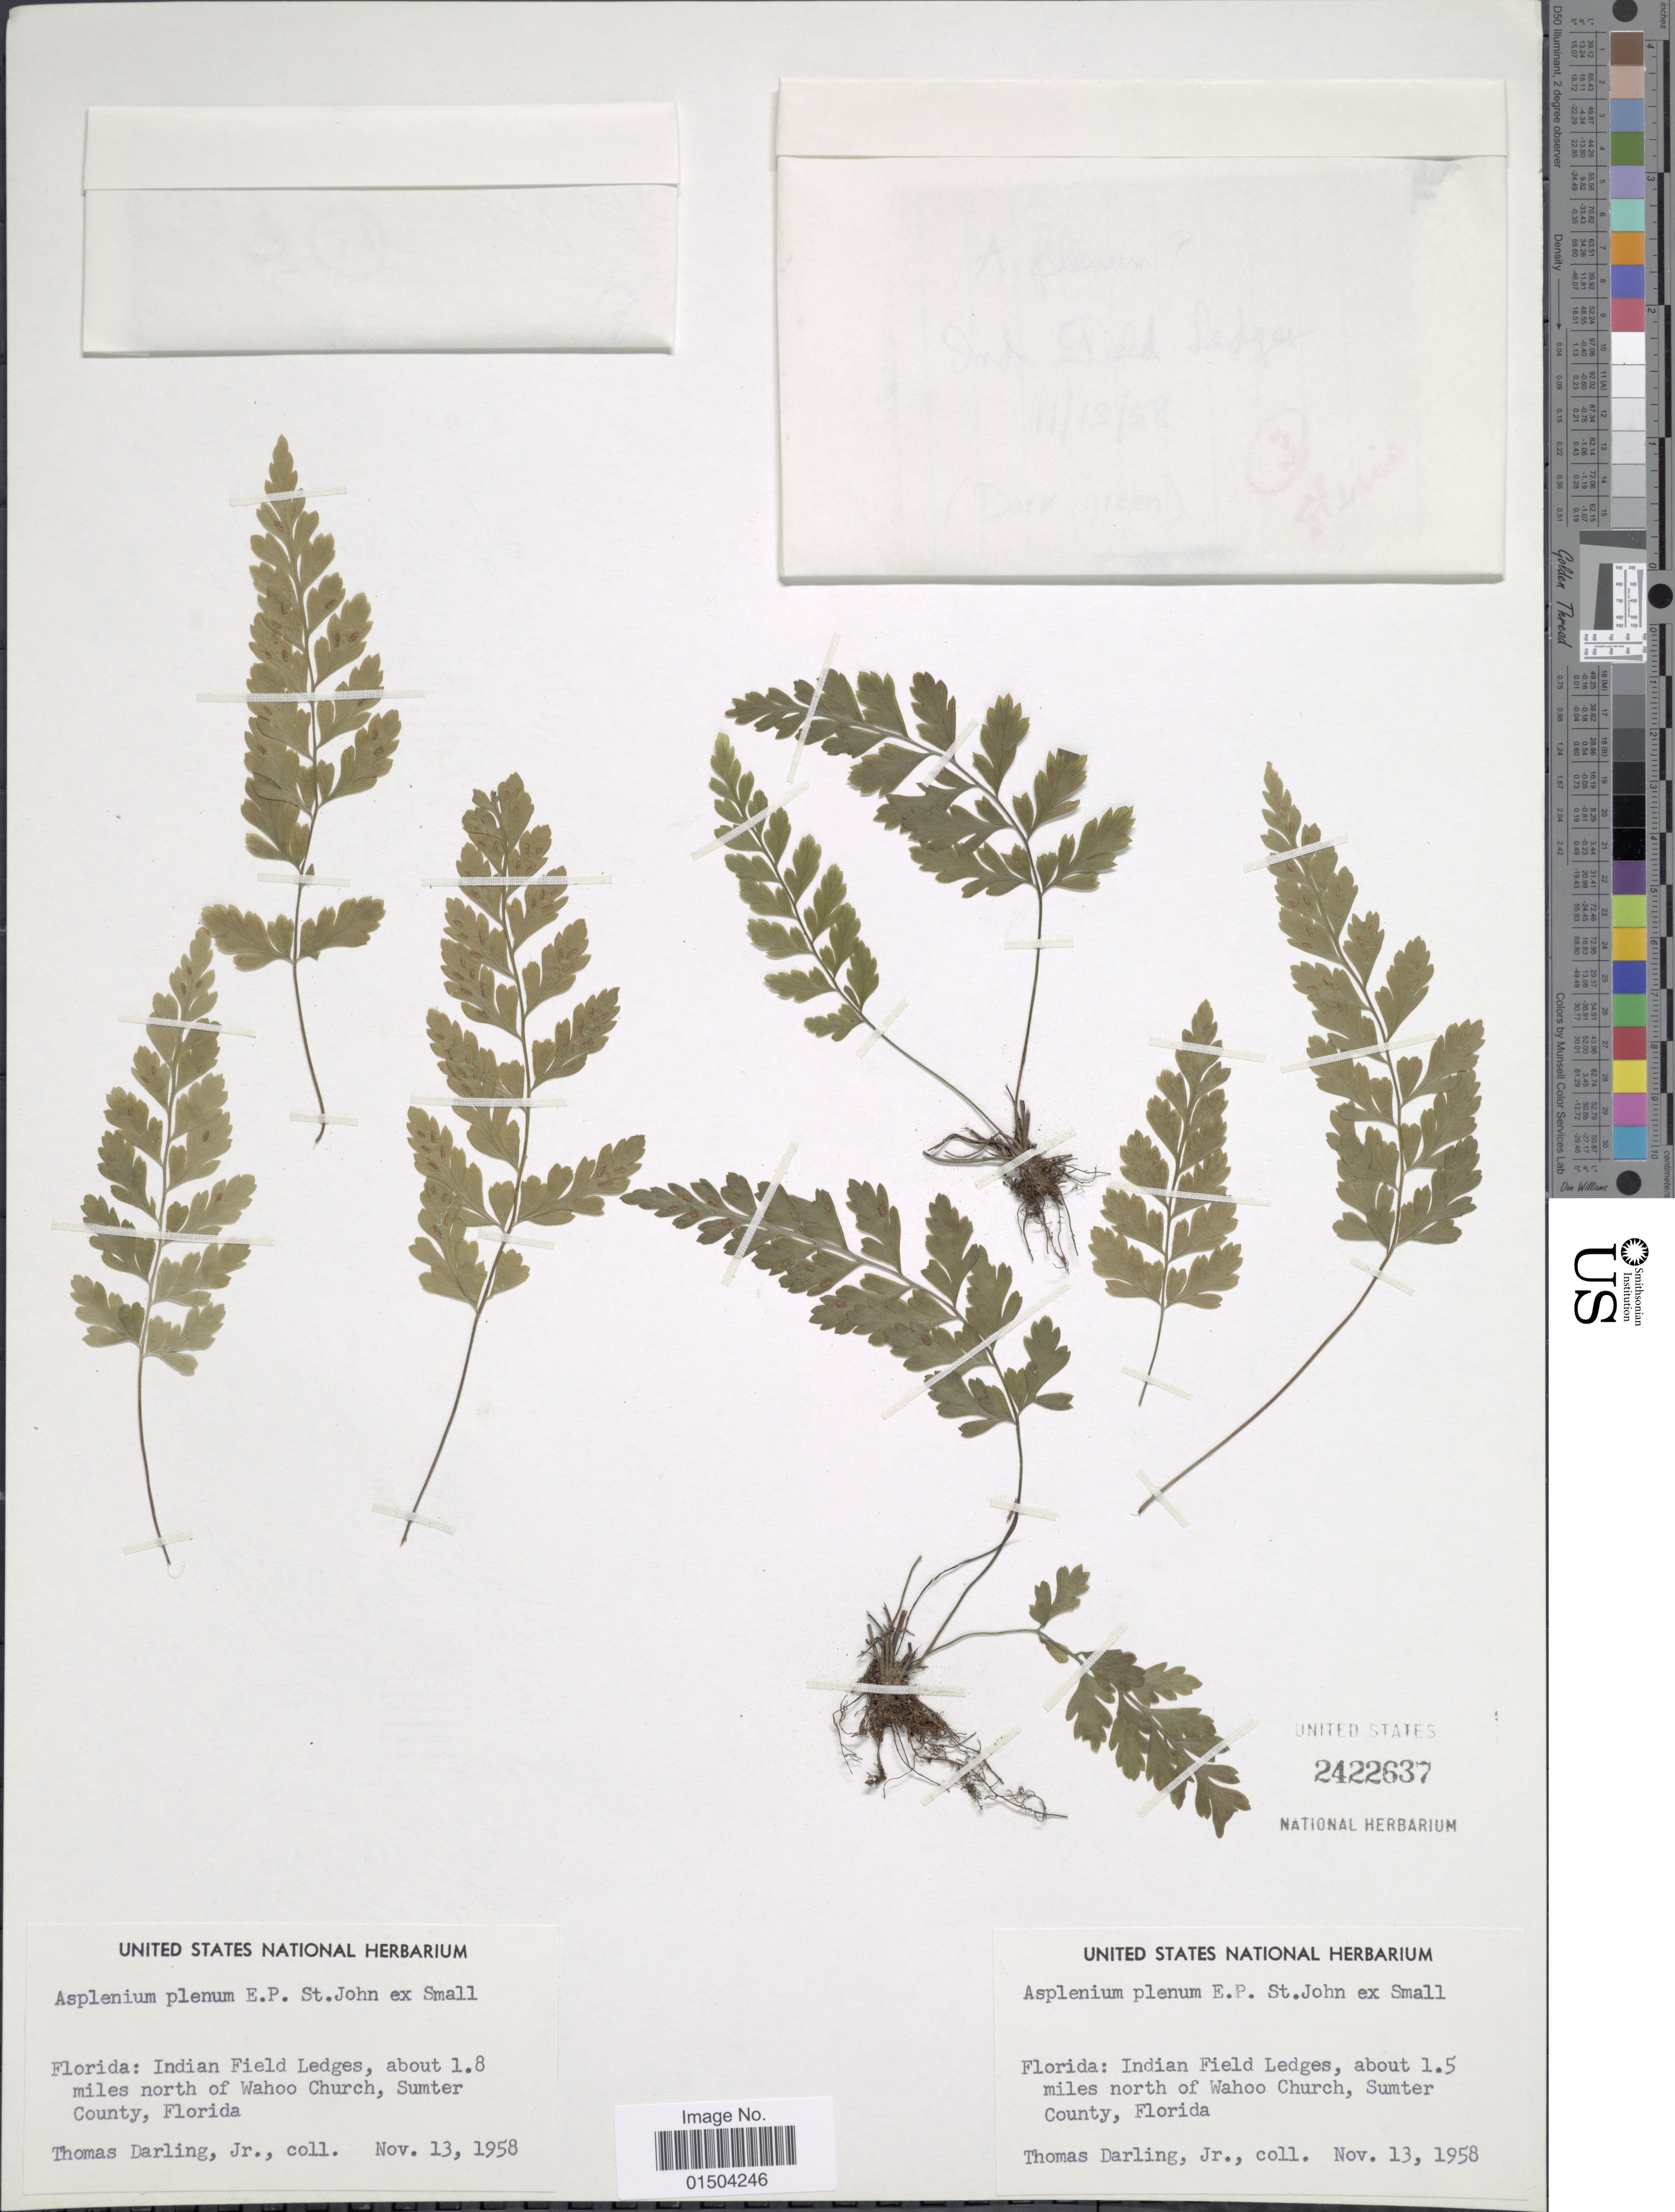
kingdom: Plantae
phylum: Tracheophyta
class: Polypodiopsida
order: Polypodiales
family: Aspleniaceae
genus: Asplenium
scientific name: Asplenium plenum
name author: E.P. St. John ex Small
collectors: T. Darling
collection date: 1958-11-13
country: United States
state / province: Florida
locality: Indian Field Ledges, 1.5 miles north of Wahoo Church, Sumter County.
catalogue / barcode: US 2422637